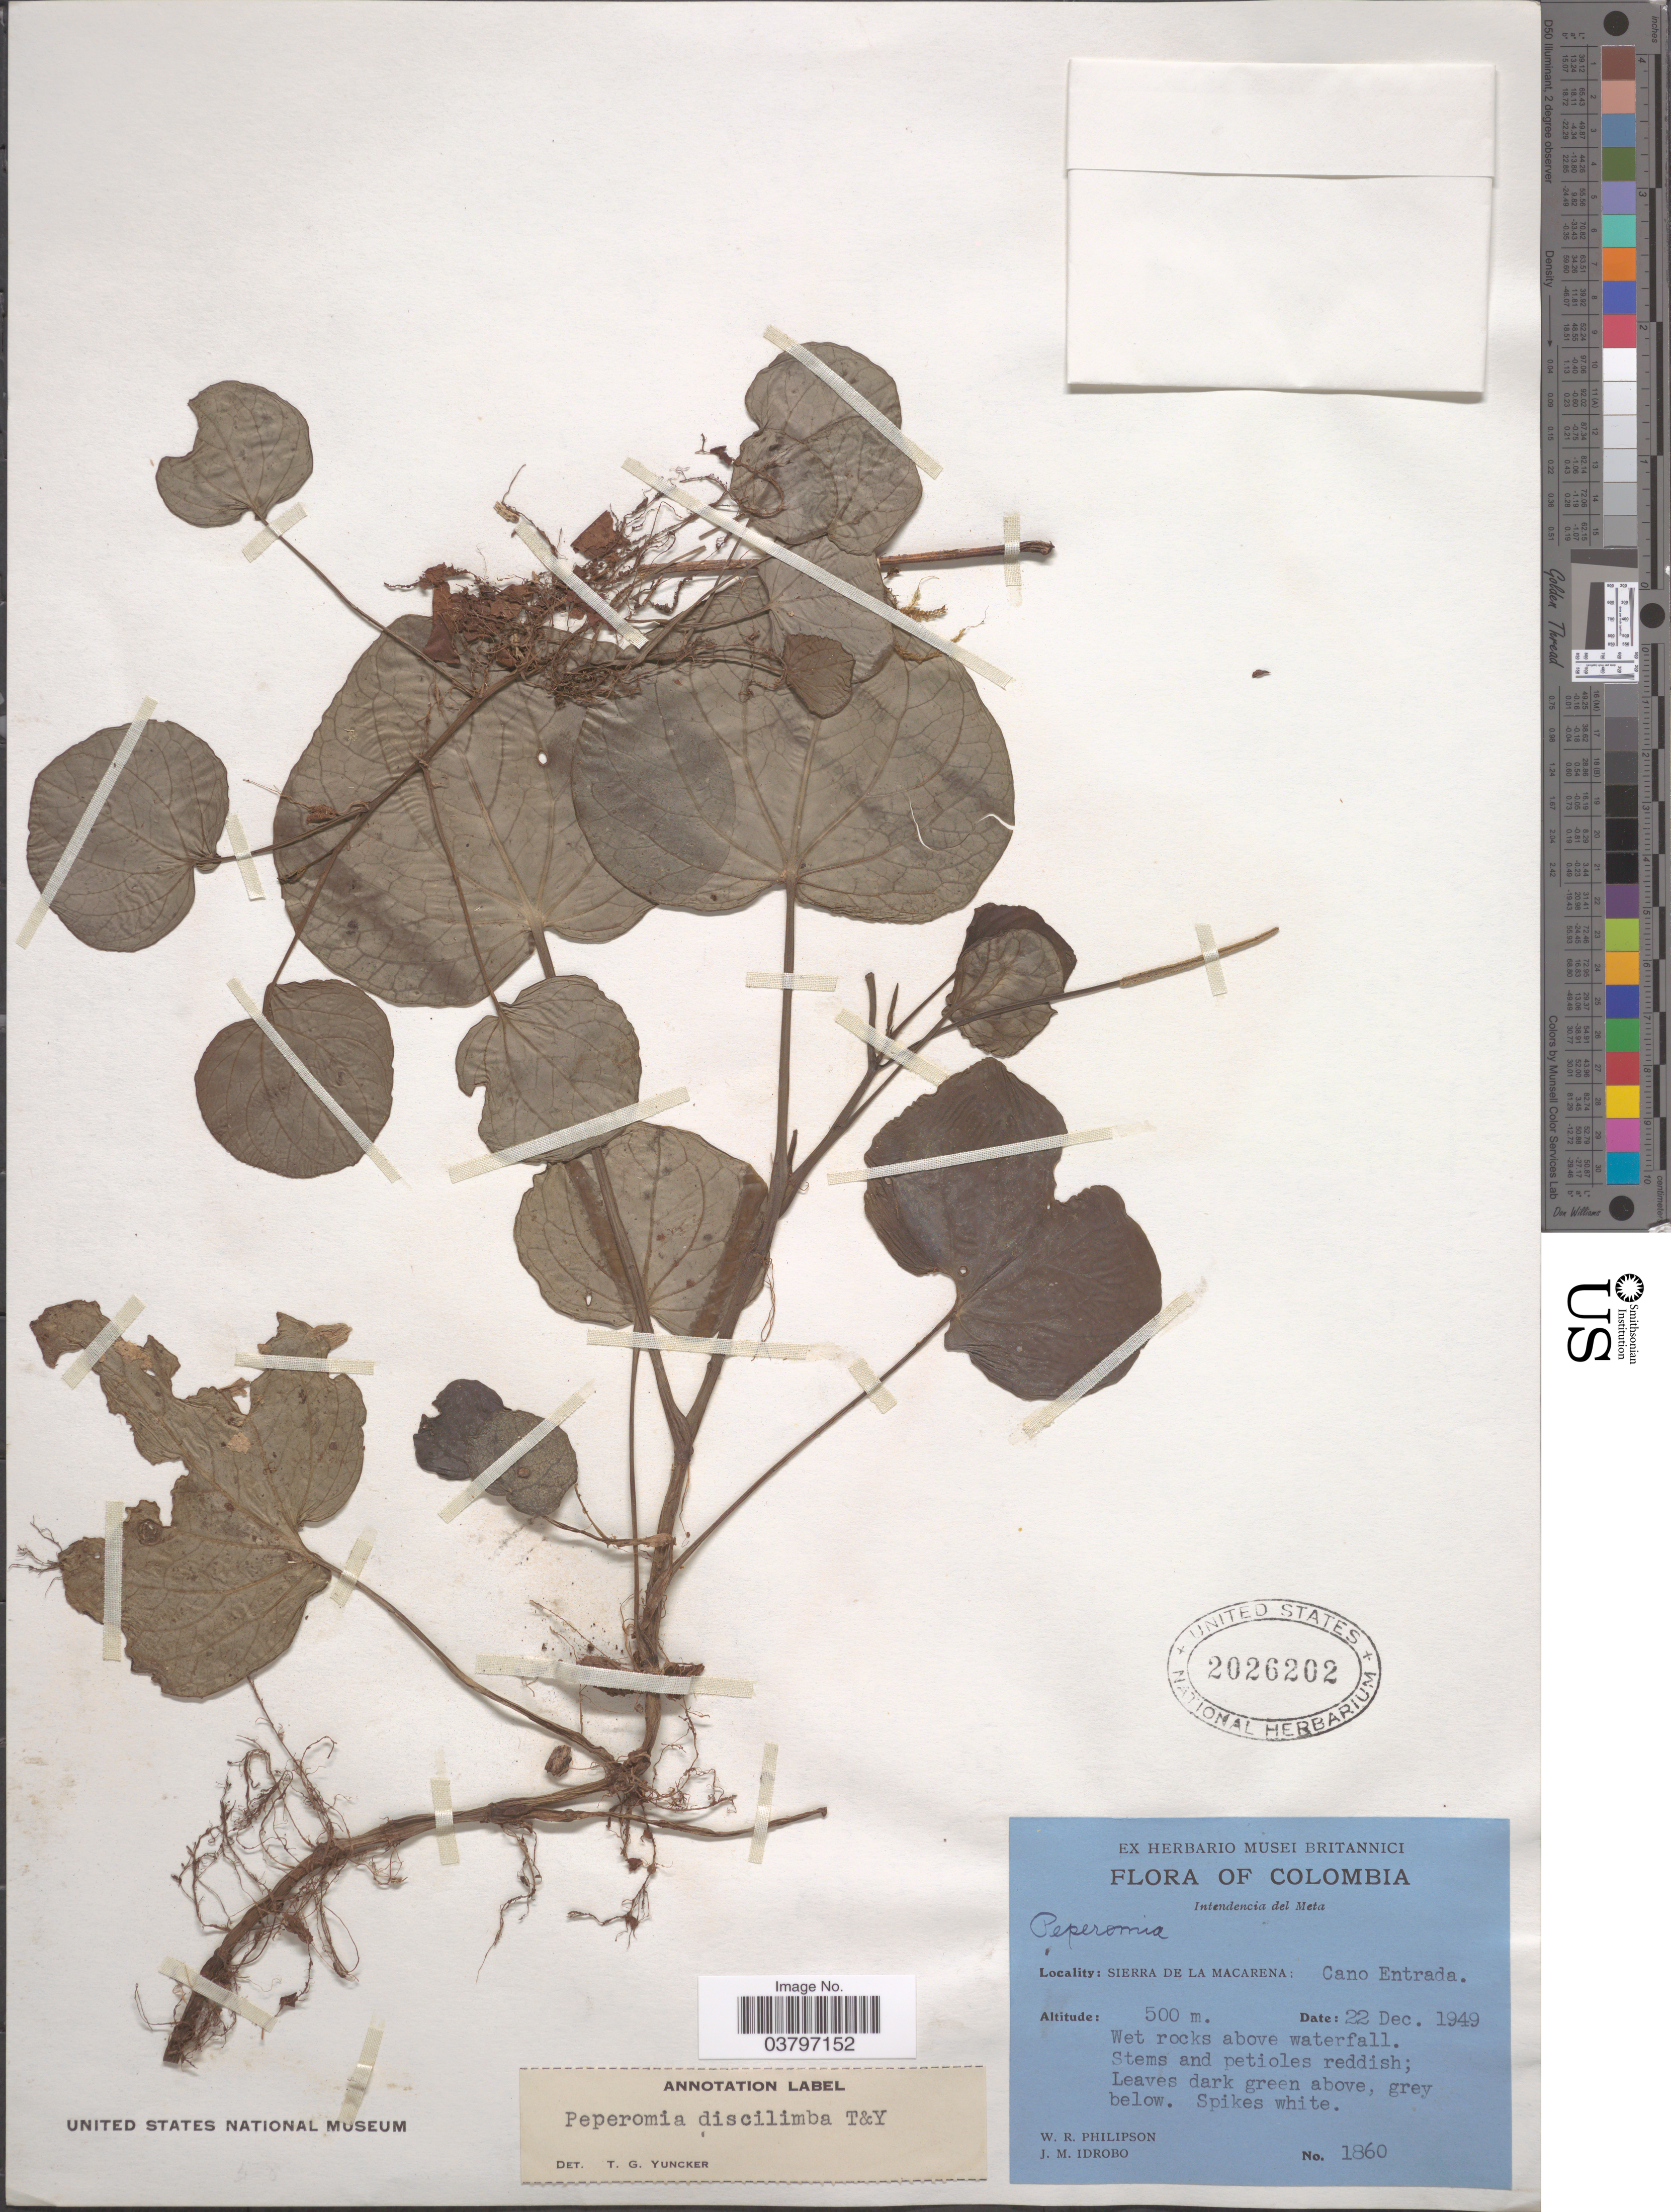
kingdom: Plantae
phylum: Tracheophyta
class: Magnoliopsida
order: Piperales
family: Piperaceae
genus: Peperomia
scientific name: Peperomia discilimba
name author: Trel. & Yunck.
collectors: W. R. Philipson & J. M. Idrobo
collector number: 1860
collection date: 1949-12-22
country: Colombia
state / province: Meta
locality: Intendencia del Meta. Sierra de La Macarena; Cano Entrada.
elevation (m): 500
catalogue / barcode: US 2026202